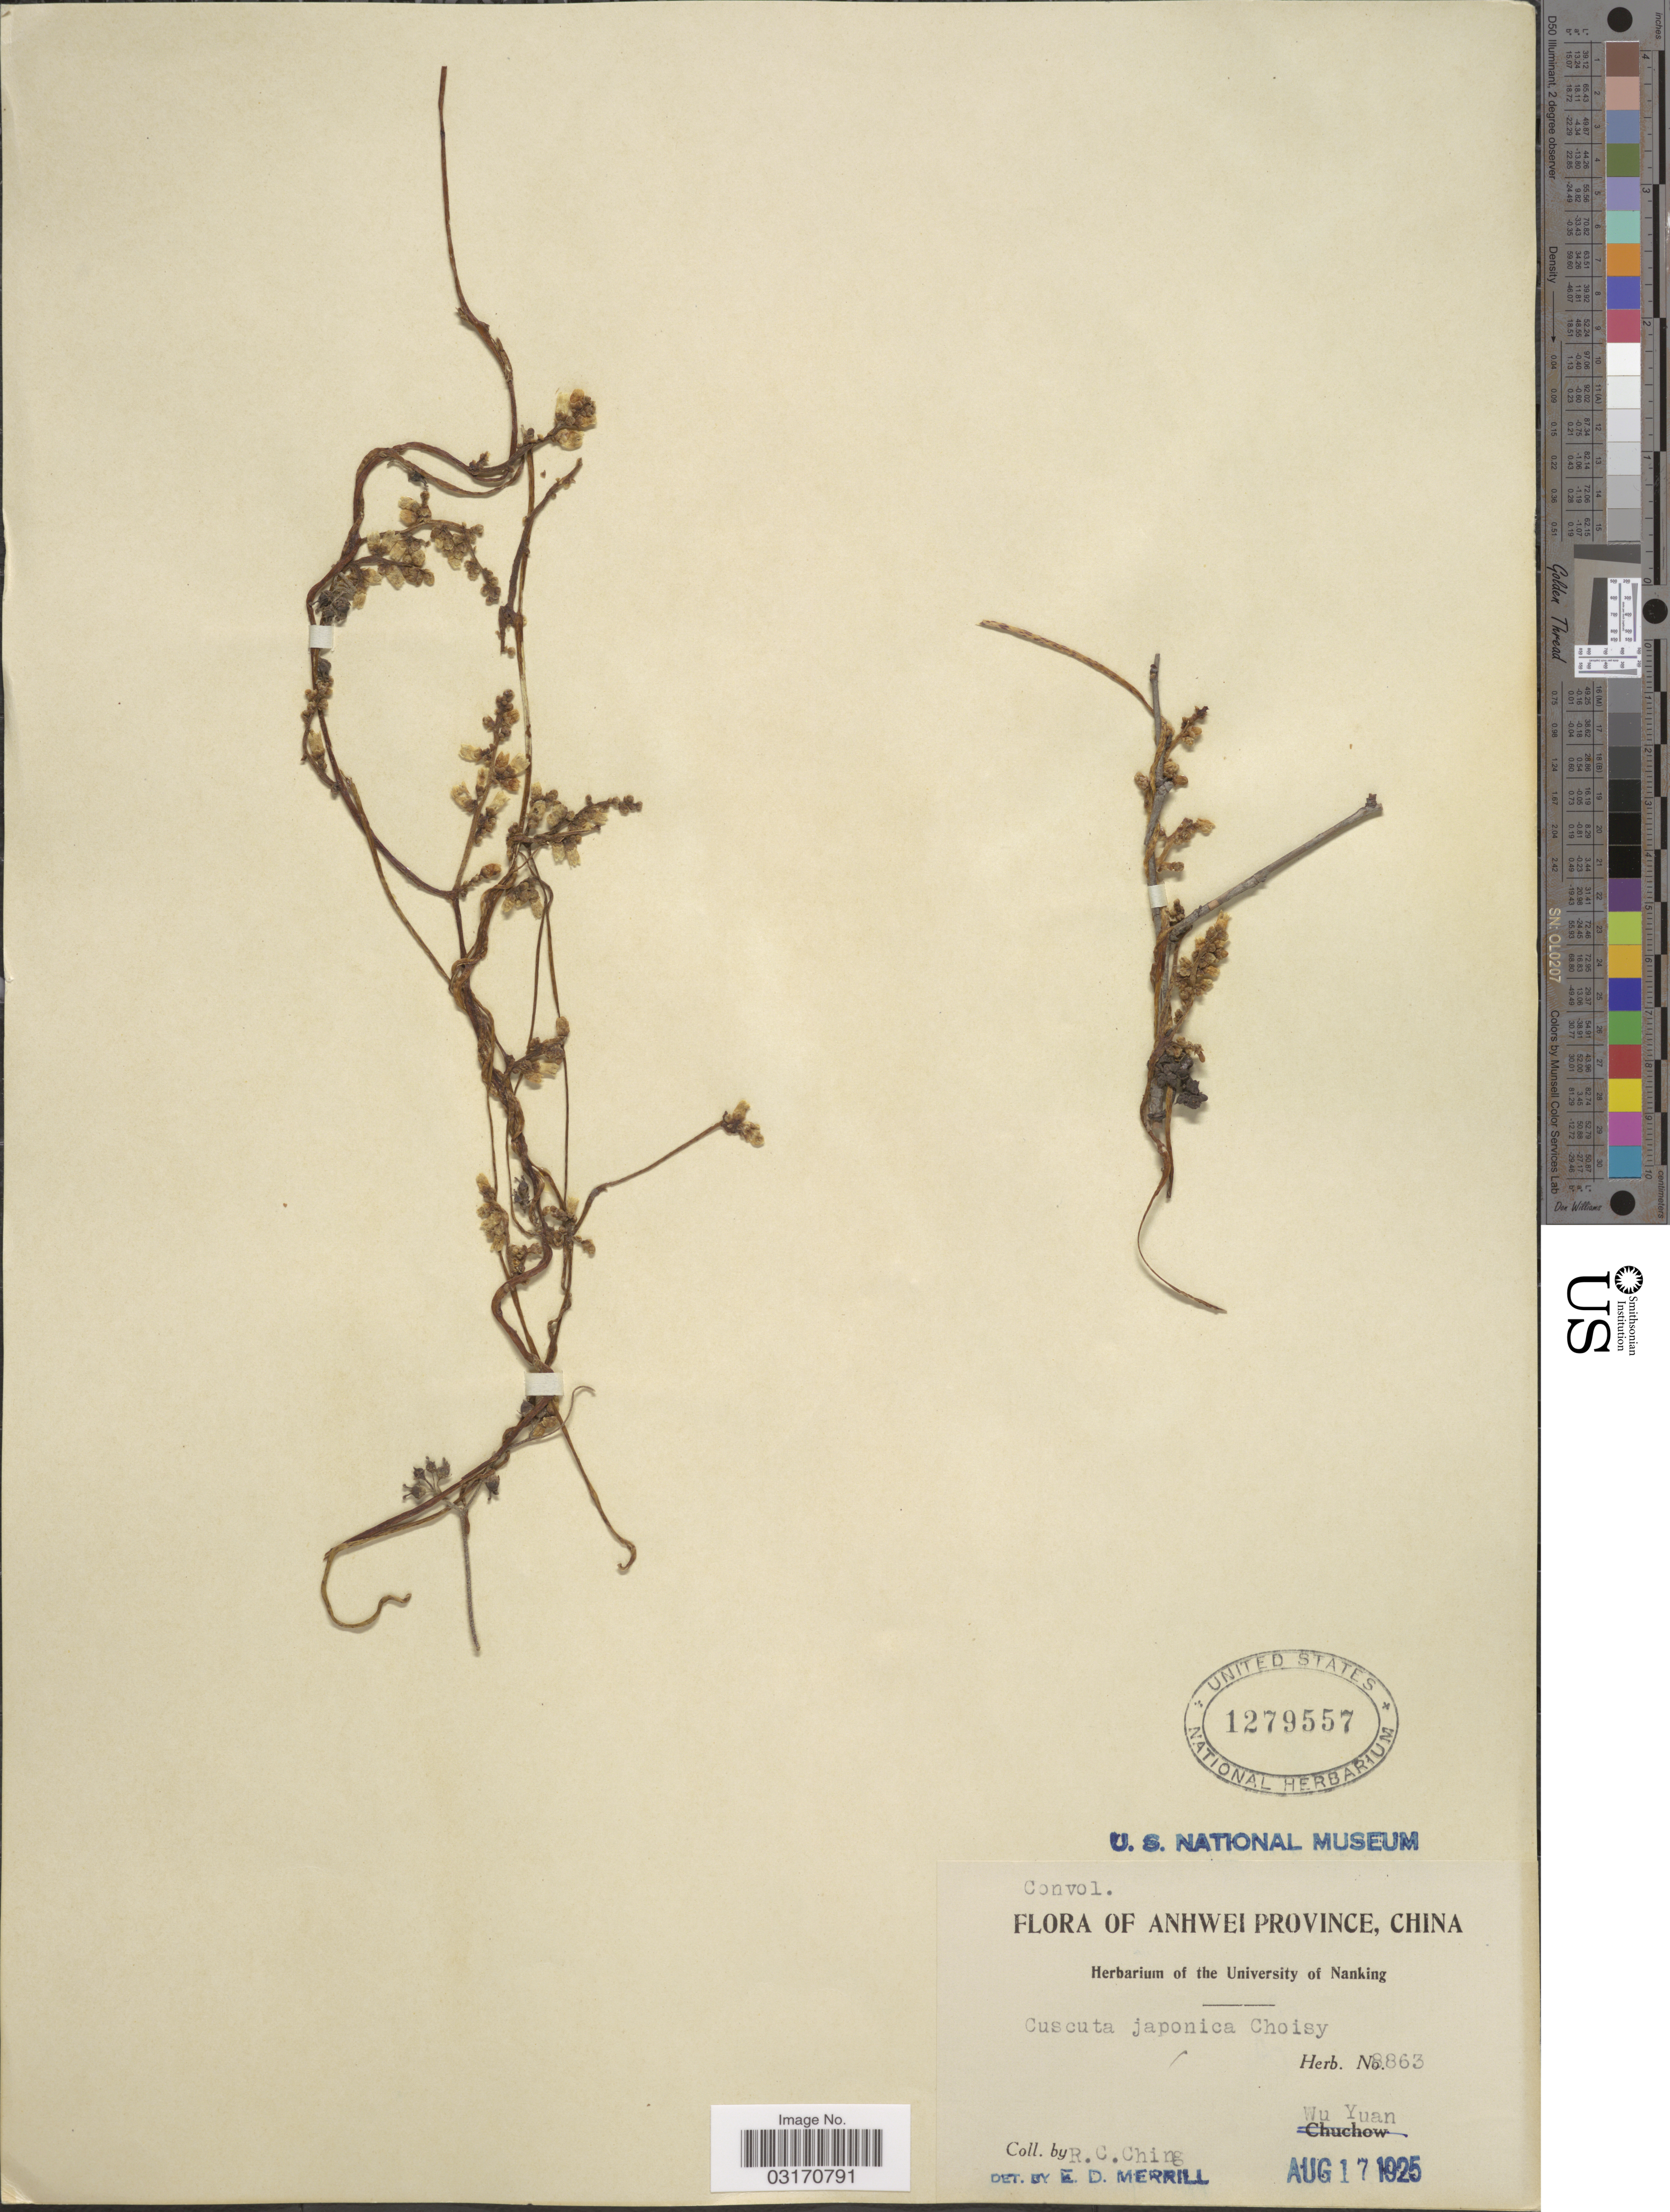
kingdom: Plantae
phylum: Tracheophyta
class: Magnoliopsida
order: Solanales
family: Convolvulaceae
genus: Cuscuta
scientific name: Cuscuta japonica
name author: Choisy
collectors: R. C. Ching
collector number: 8863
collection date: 1925-08-17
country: China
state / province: Anhui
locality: Anhwei Province. Wu Yuan.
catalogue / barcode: US 1279557